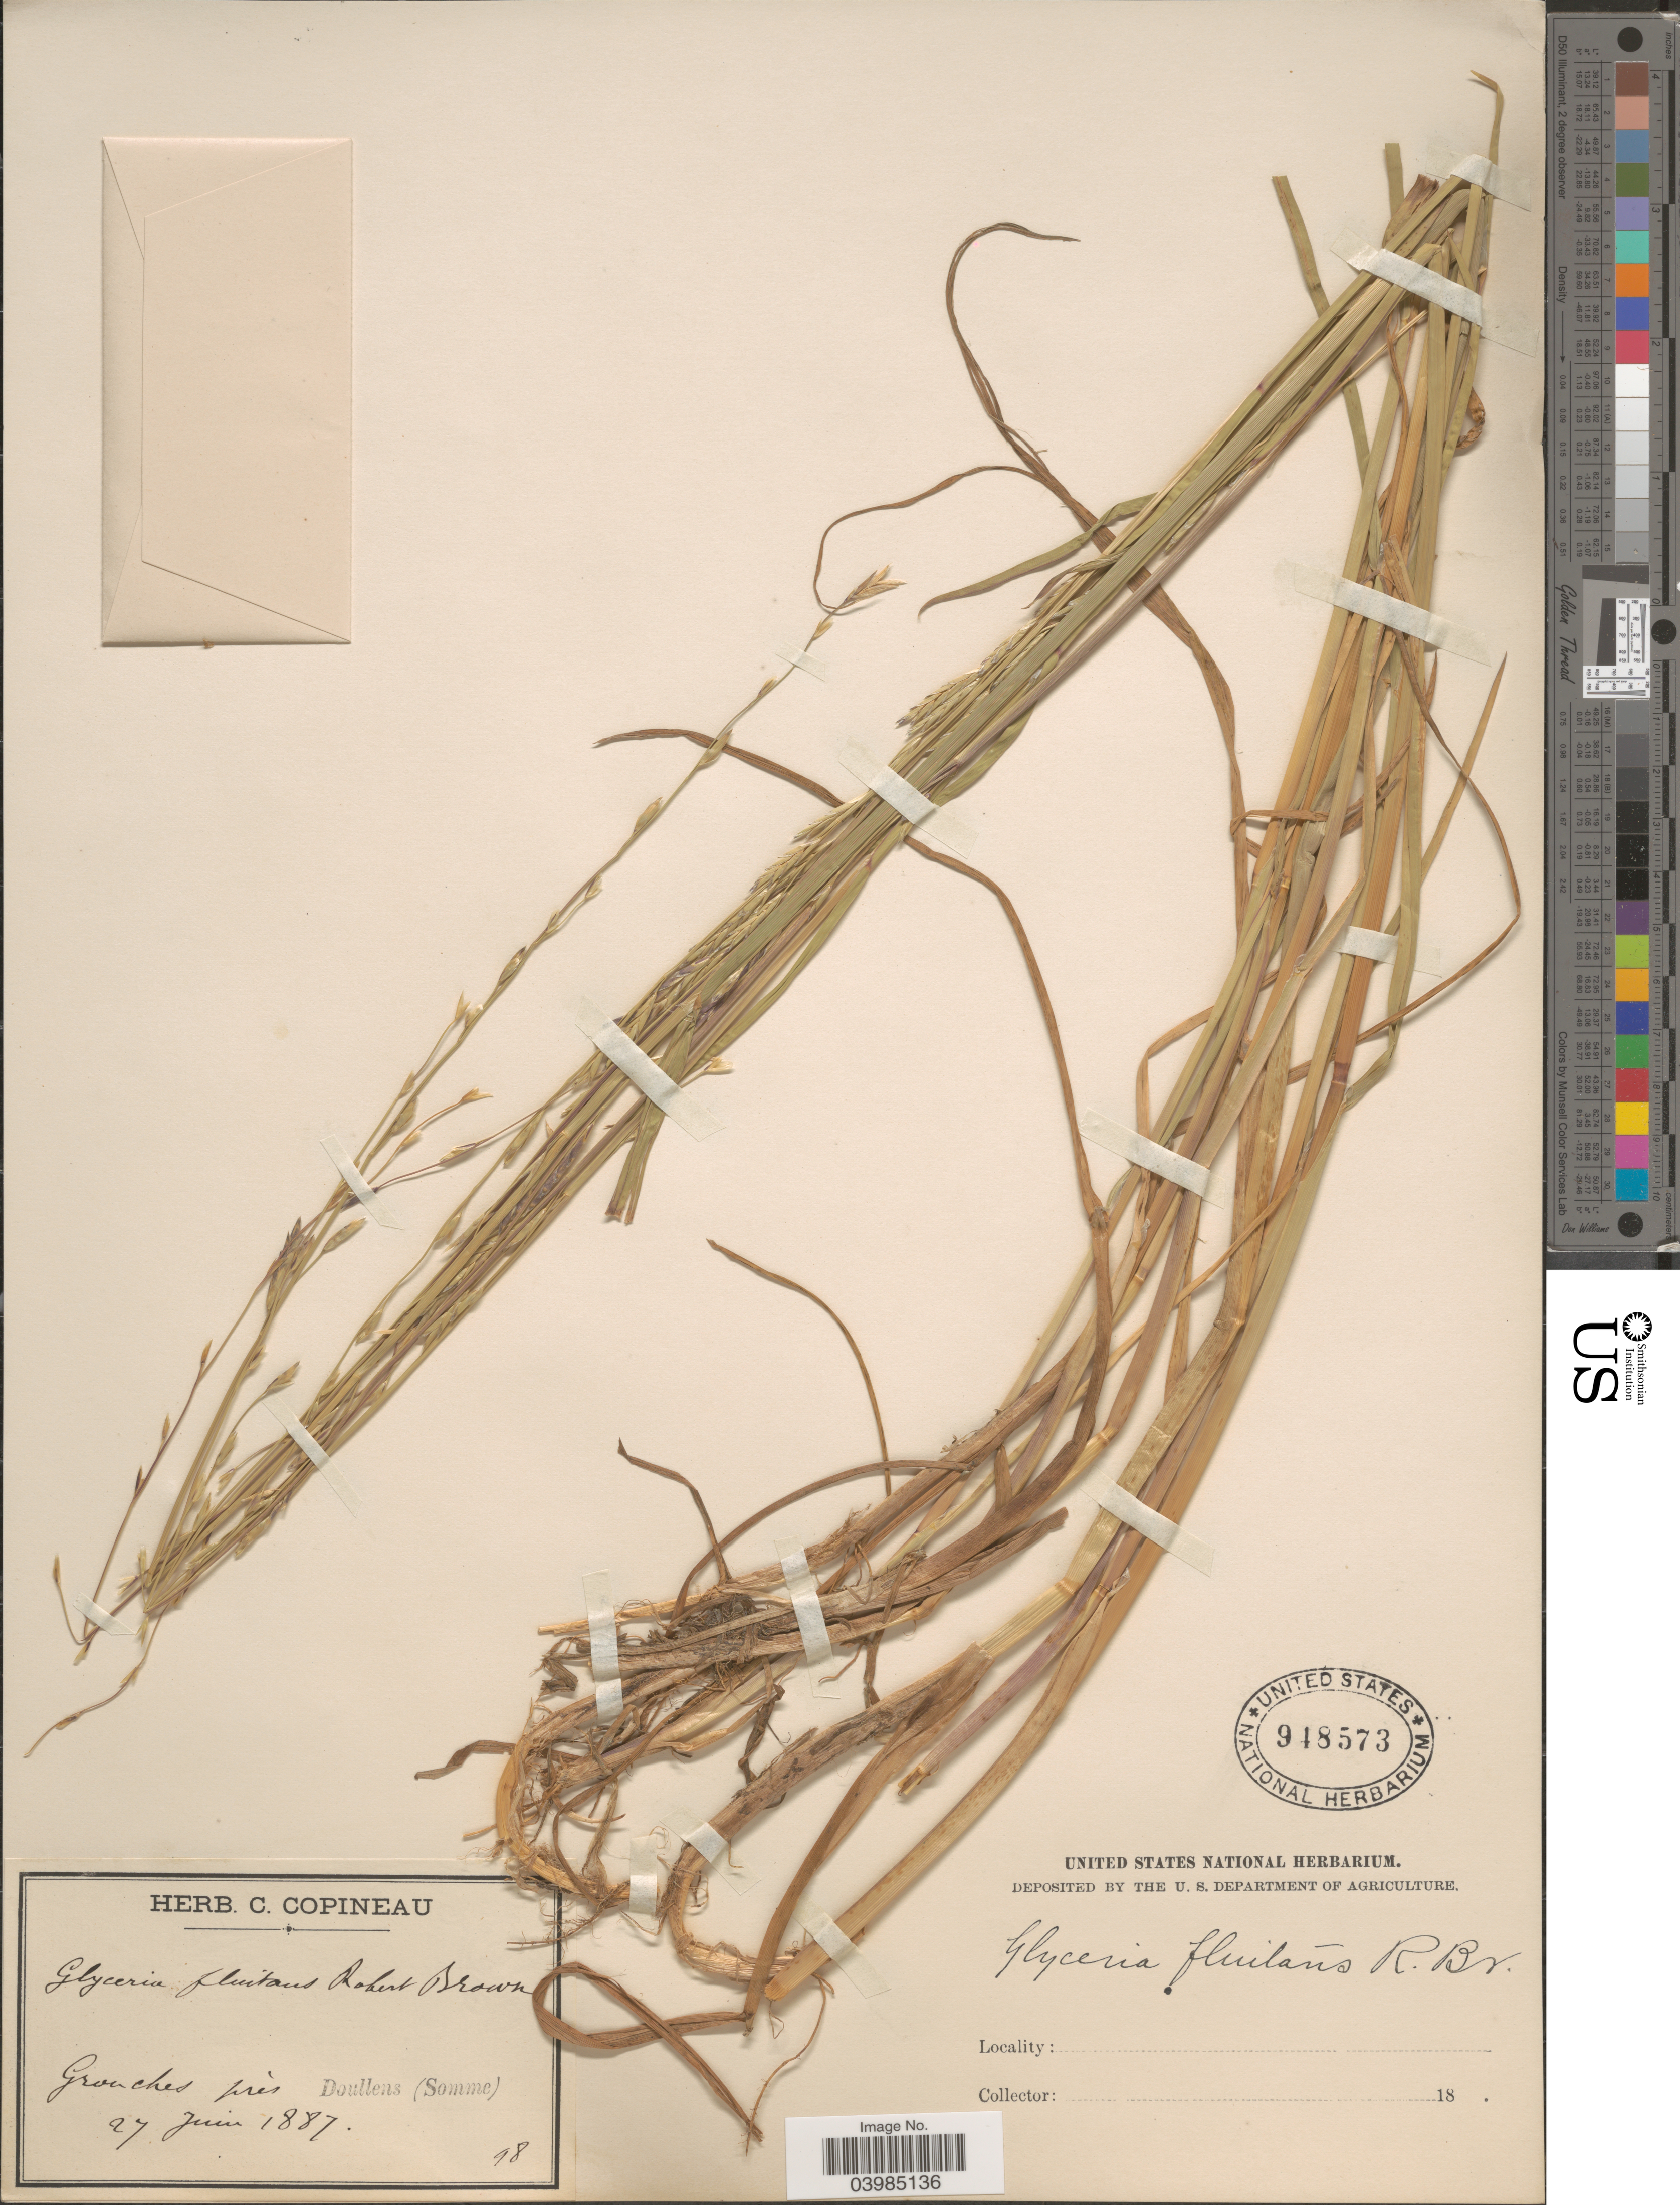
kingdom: Plantae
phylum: Tracheophyta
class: Liliopsida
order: Poales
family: Poaceae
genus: Glyceria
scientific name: Glyceria fluitans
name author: (L.) R. Br.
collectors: ex herb. C. Copineau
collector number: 98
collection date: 1887-06-27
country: France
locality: Grouches près Doullens (Somme).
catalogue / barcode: US 948573